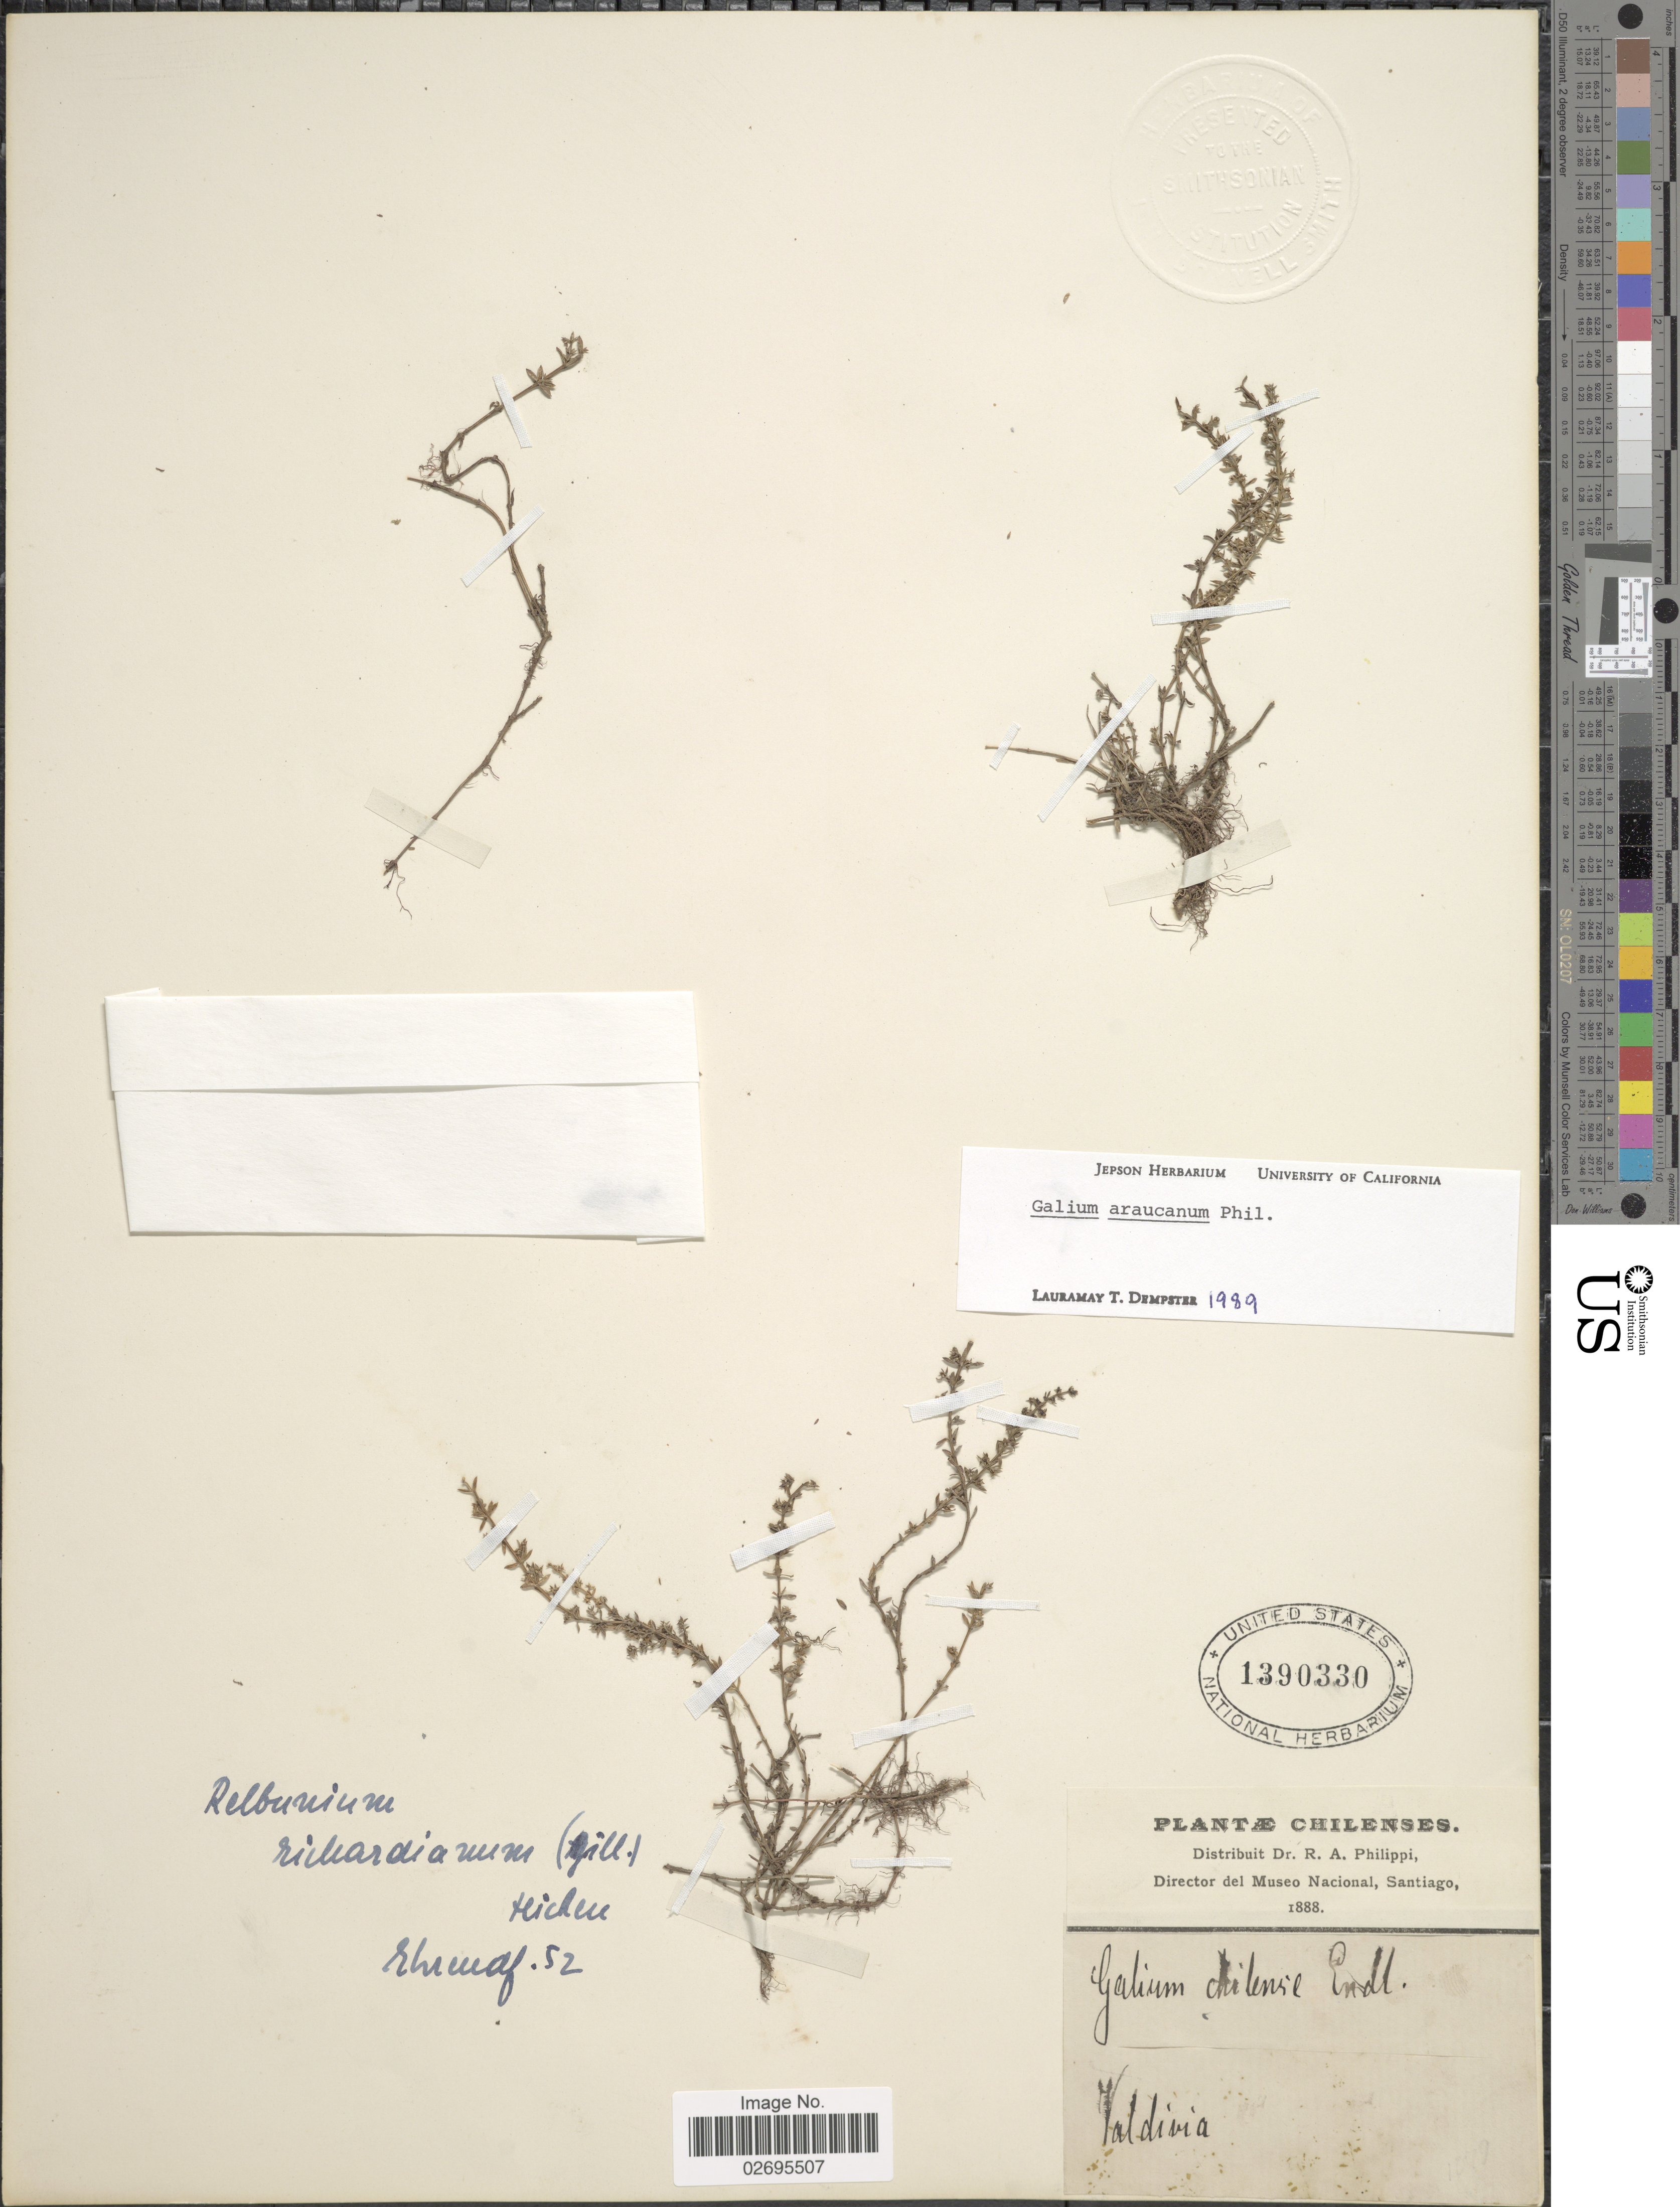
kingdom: Plantae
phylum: Tracheophyta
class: Magnoliopsida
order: Gentianales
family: Rubiaceae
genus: Galium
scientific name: Galium araucanum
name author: Phil.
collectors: R. A. Philippi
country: Chile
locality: Valdivia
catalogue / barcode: US 1390330